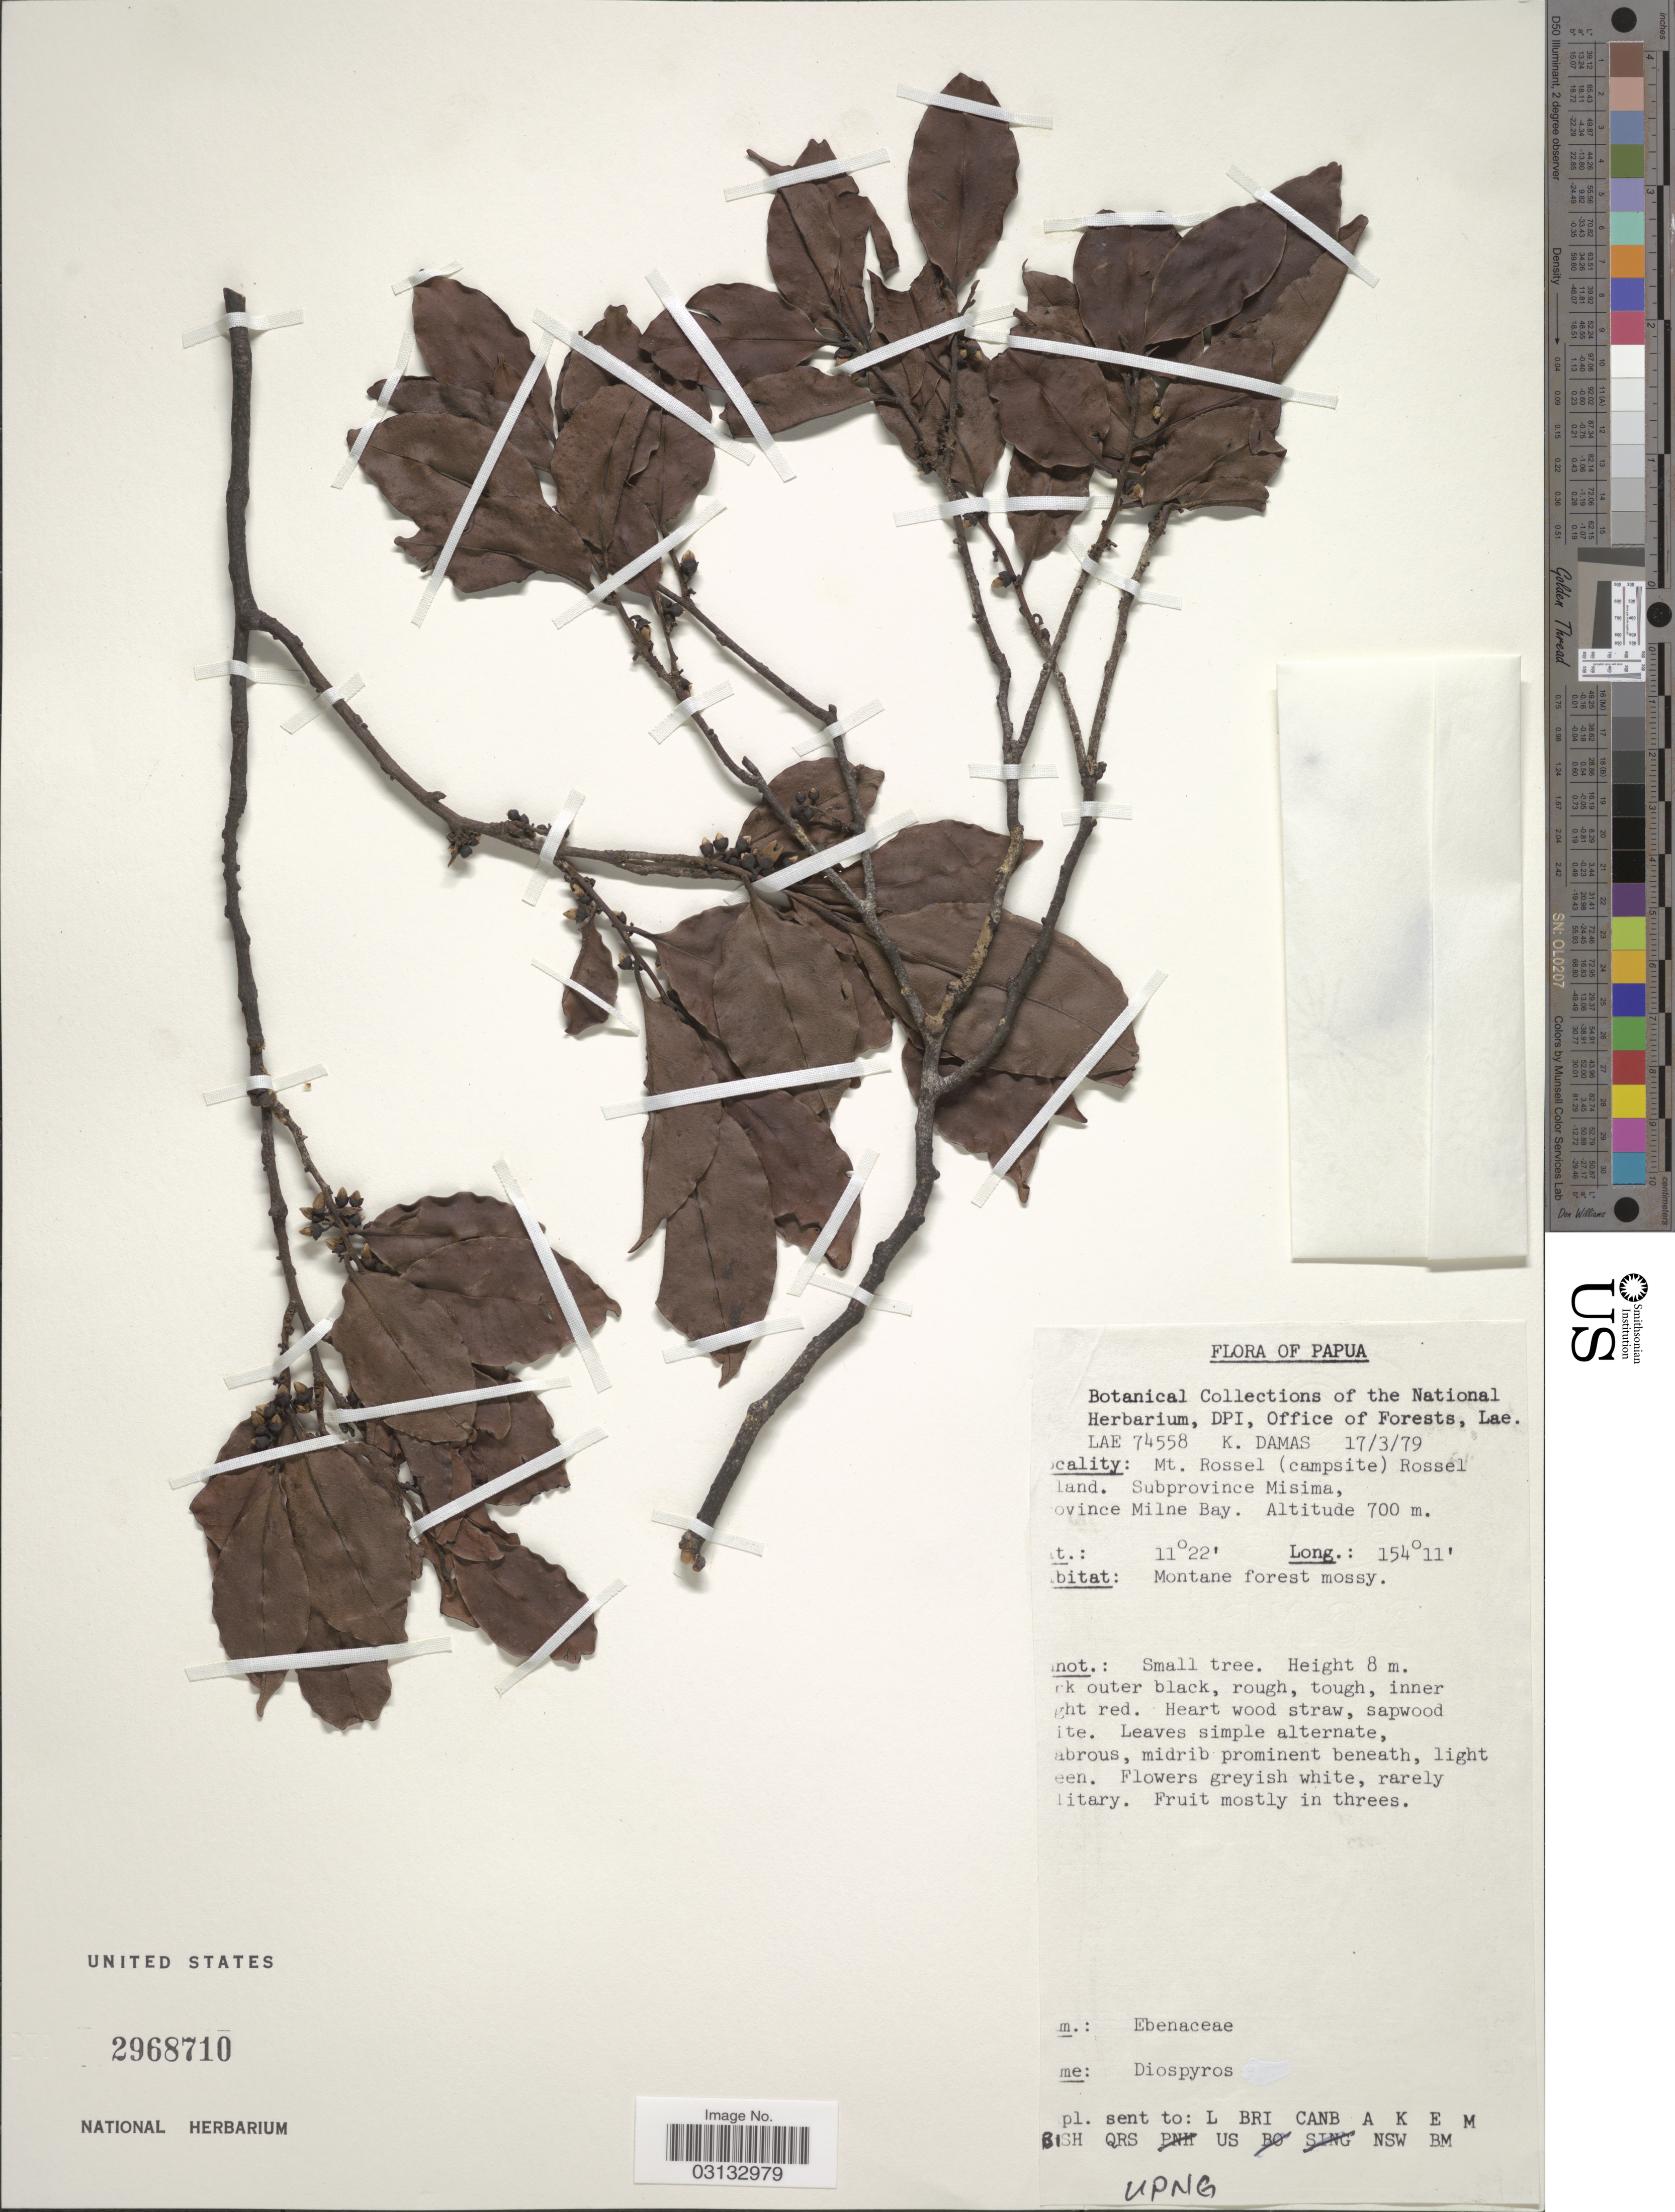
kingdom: Plantae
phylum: Tracheophyta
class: Magnoliopsida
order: Ericales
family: Ebenaceae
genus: Diospyros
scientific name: Diospyros sp.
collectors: K. Damas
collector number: LAE74558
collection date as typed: Transcribed d/m/y: 17/3/79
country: Papua New Guinea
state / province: Milne Bay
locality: Papua, Mt. Rossel (campsite) Rossel [illegible text]land. Subprovince Misima, Province Minle Bay.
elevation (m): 700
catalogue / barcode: US 2968710